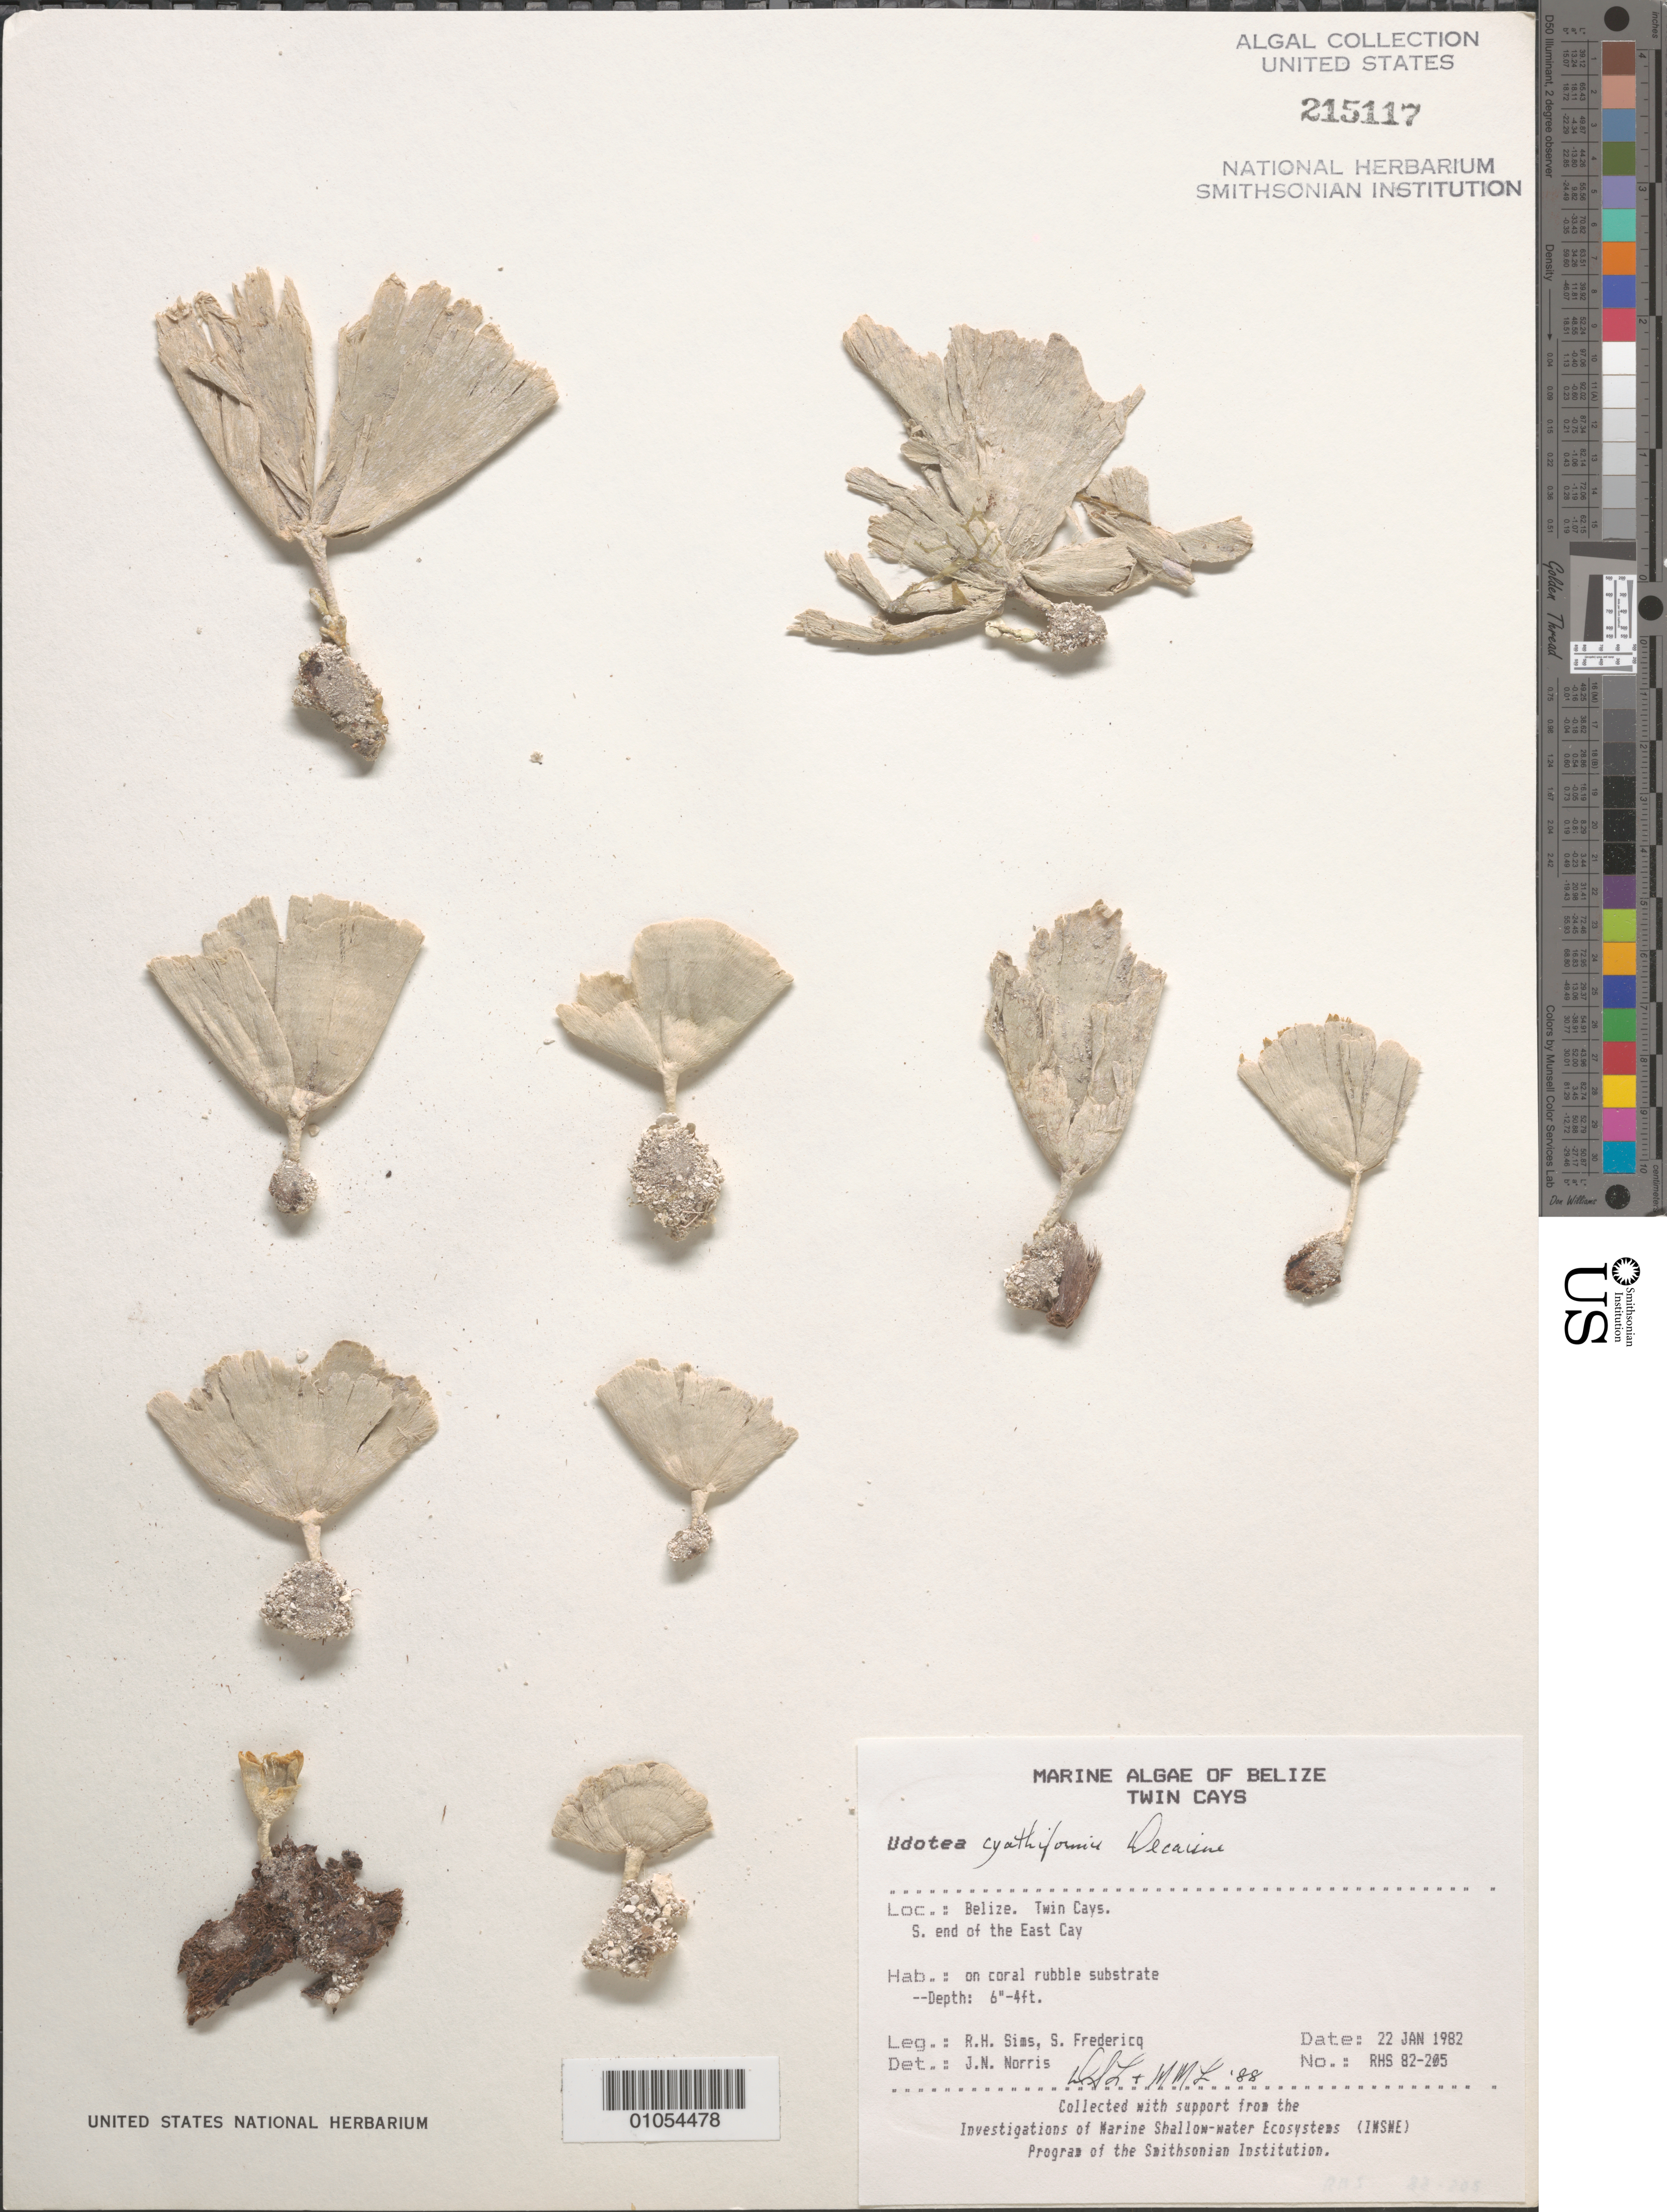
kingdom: Plantae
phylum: Chlorophyta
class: Ulvophyceae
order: Bryopsidales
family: Udoteaceae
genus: Udotea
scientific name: Udotea cyathiformis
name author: Decne.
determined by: Littler, D. S.; Littler, M. M.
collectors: R. H. Sims & S. Fredericq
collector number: RHS 82-205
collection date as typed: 22 Jan 1982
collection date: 1982-01-22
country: Belize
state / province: Stann Creek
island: East Cay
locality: South end of the East Cay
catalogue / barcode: US 215117